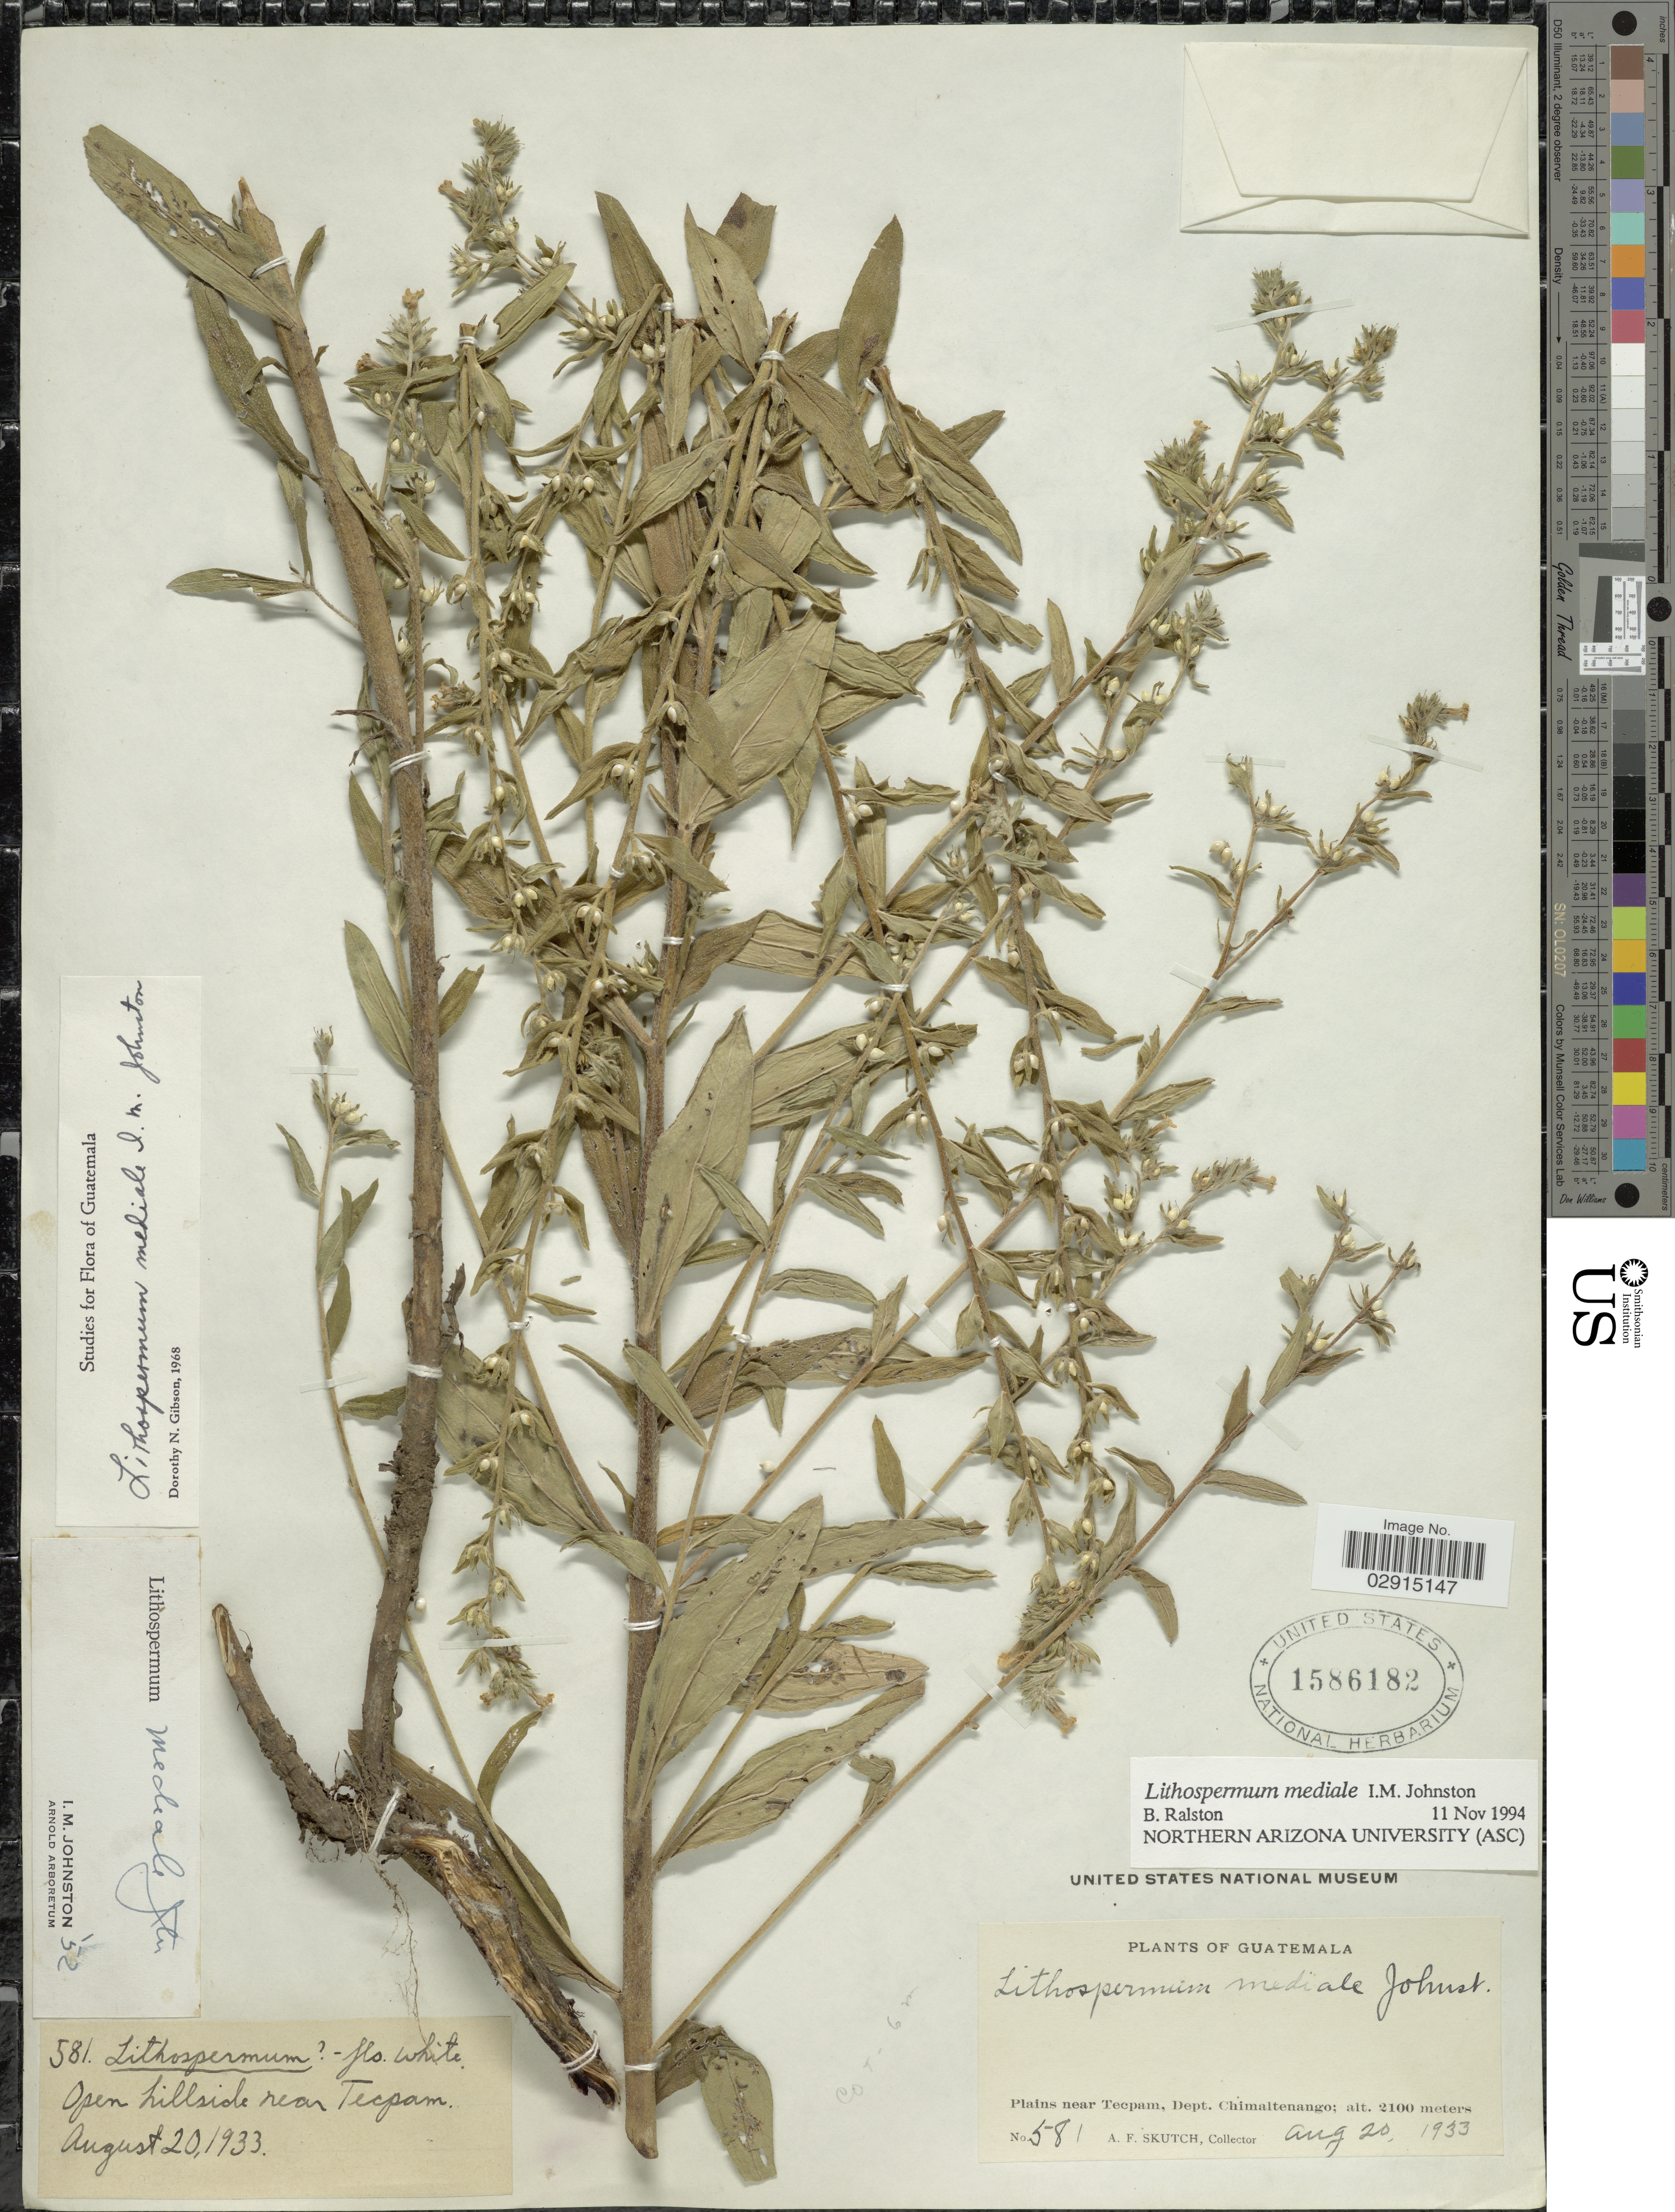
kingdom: Plantae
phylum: Tracheophyta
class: Magnoliopsida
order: Boraginales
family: Boraginaceae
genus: Lithospermum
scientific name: Lithospermum mediale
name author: I.M. Johnst.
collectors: A. F. Skutch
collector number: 581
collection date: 1933-08-20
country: Guatemala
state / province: Chimaltenango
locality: Plains near Tecpam, Dept. Chimaltenango. Open hillside near Tecpam.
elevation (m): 2100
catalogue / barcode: US 1586182